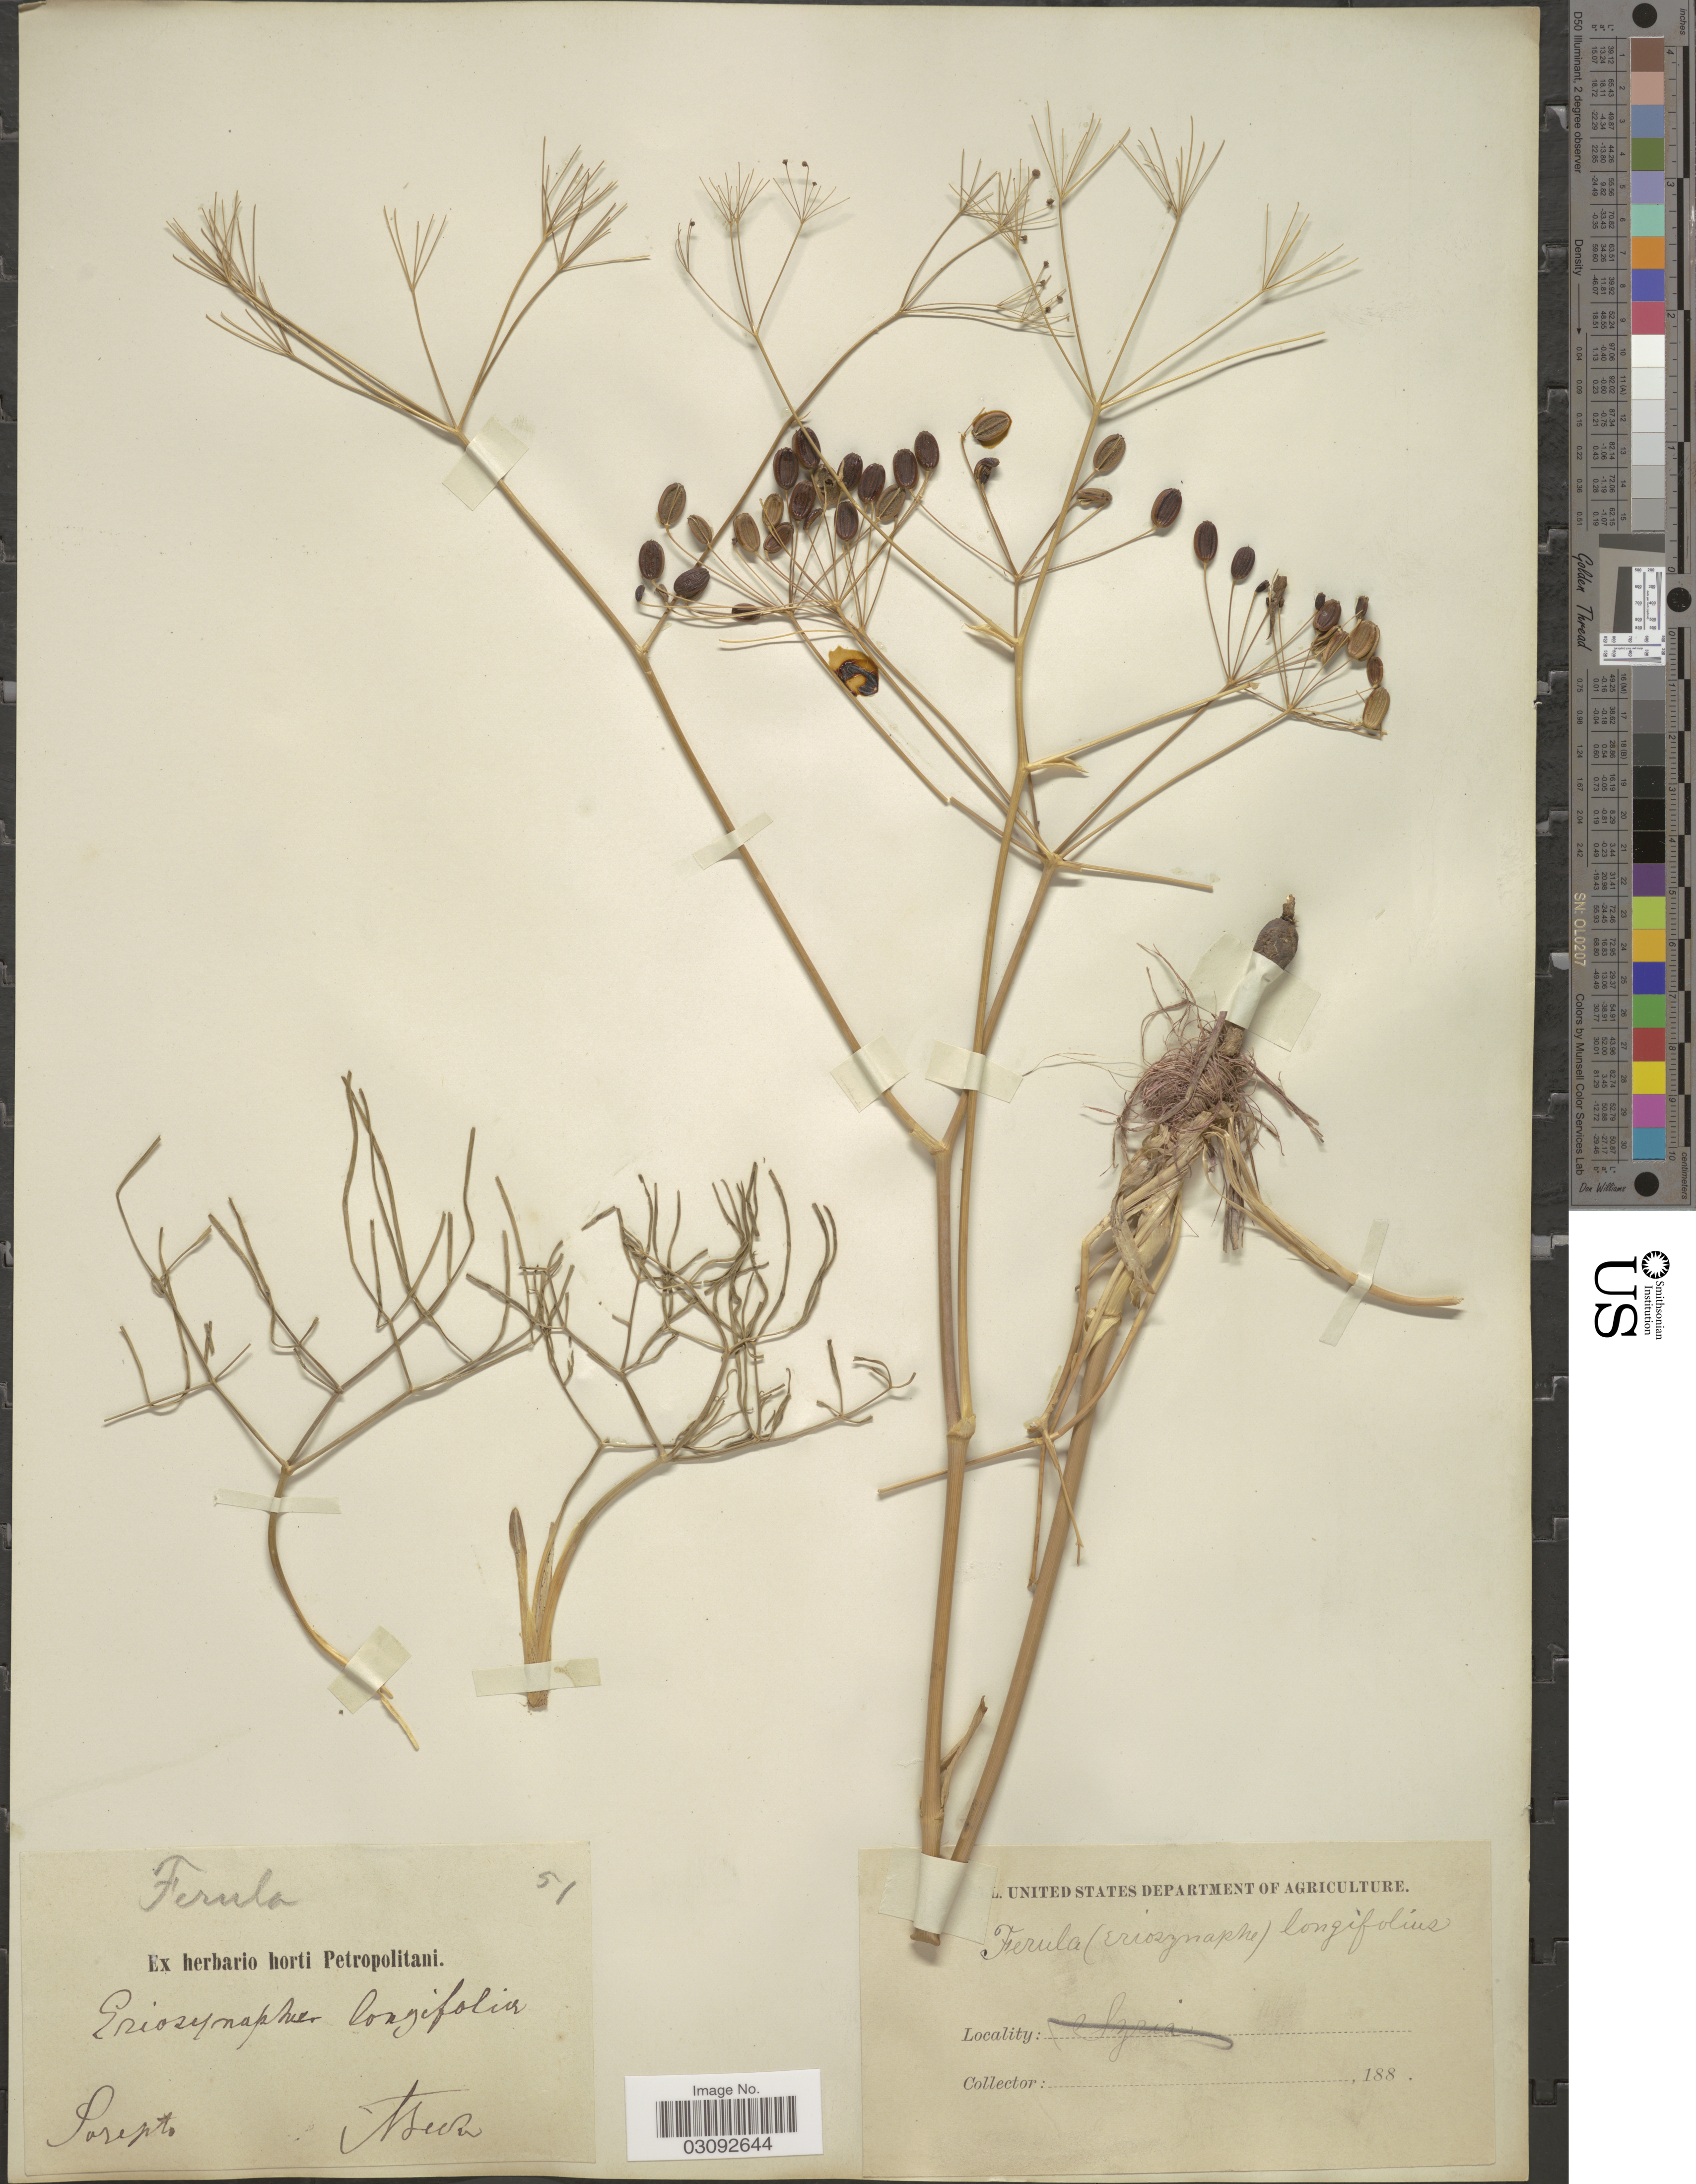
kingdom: Plantae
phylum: Tracheophyta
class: Magnoliopsida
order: Apiales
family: Apiaceae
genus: Ferula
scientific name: Ferula longifolia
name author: Fisch. ex Spreng.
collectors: A. Becker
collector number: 51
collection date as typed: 188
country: Russian Federation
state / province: Volgograd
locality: Sarepta.